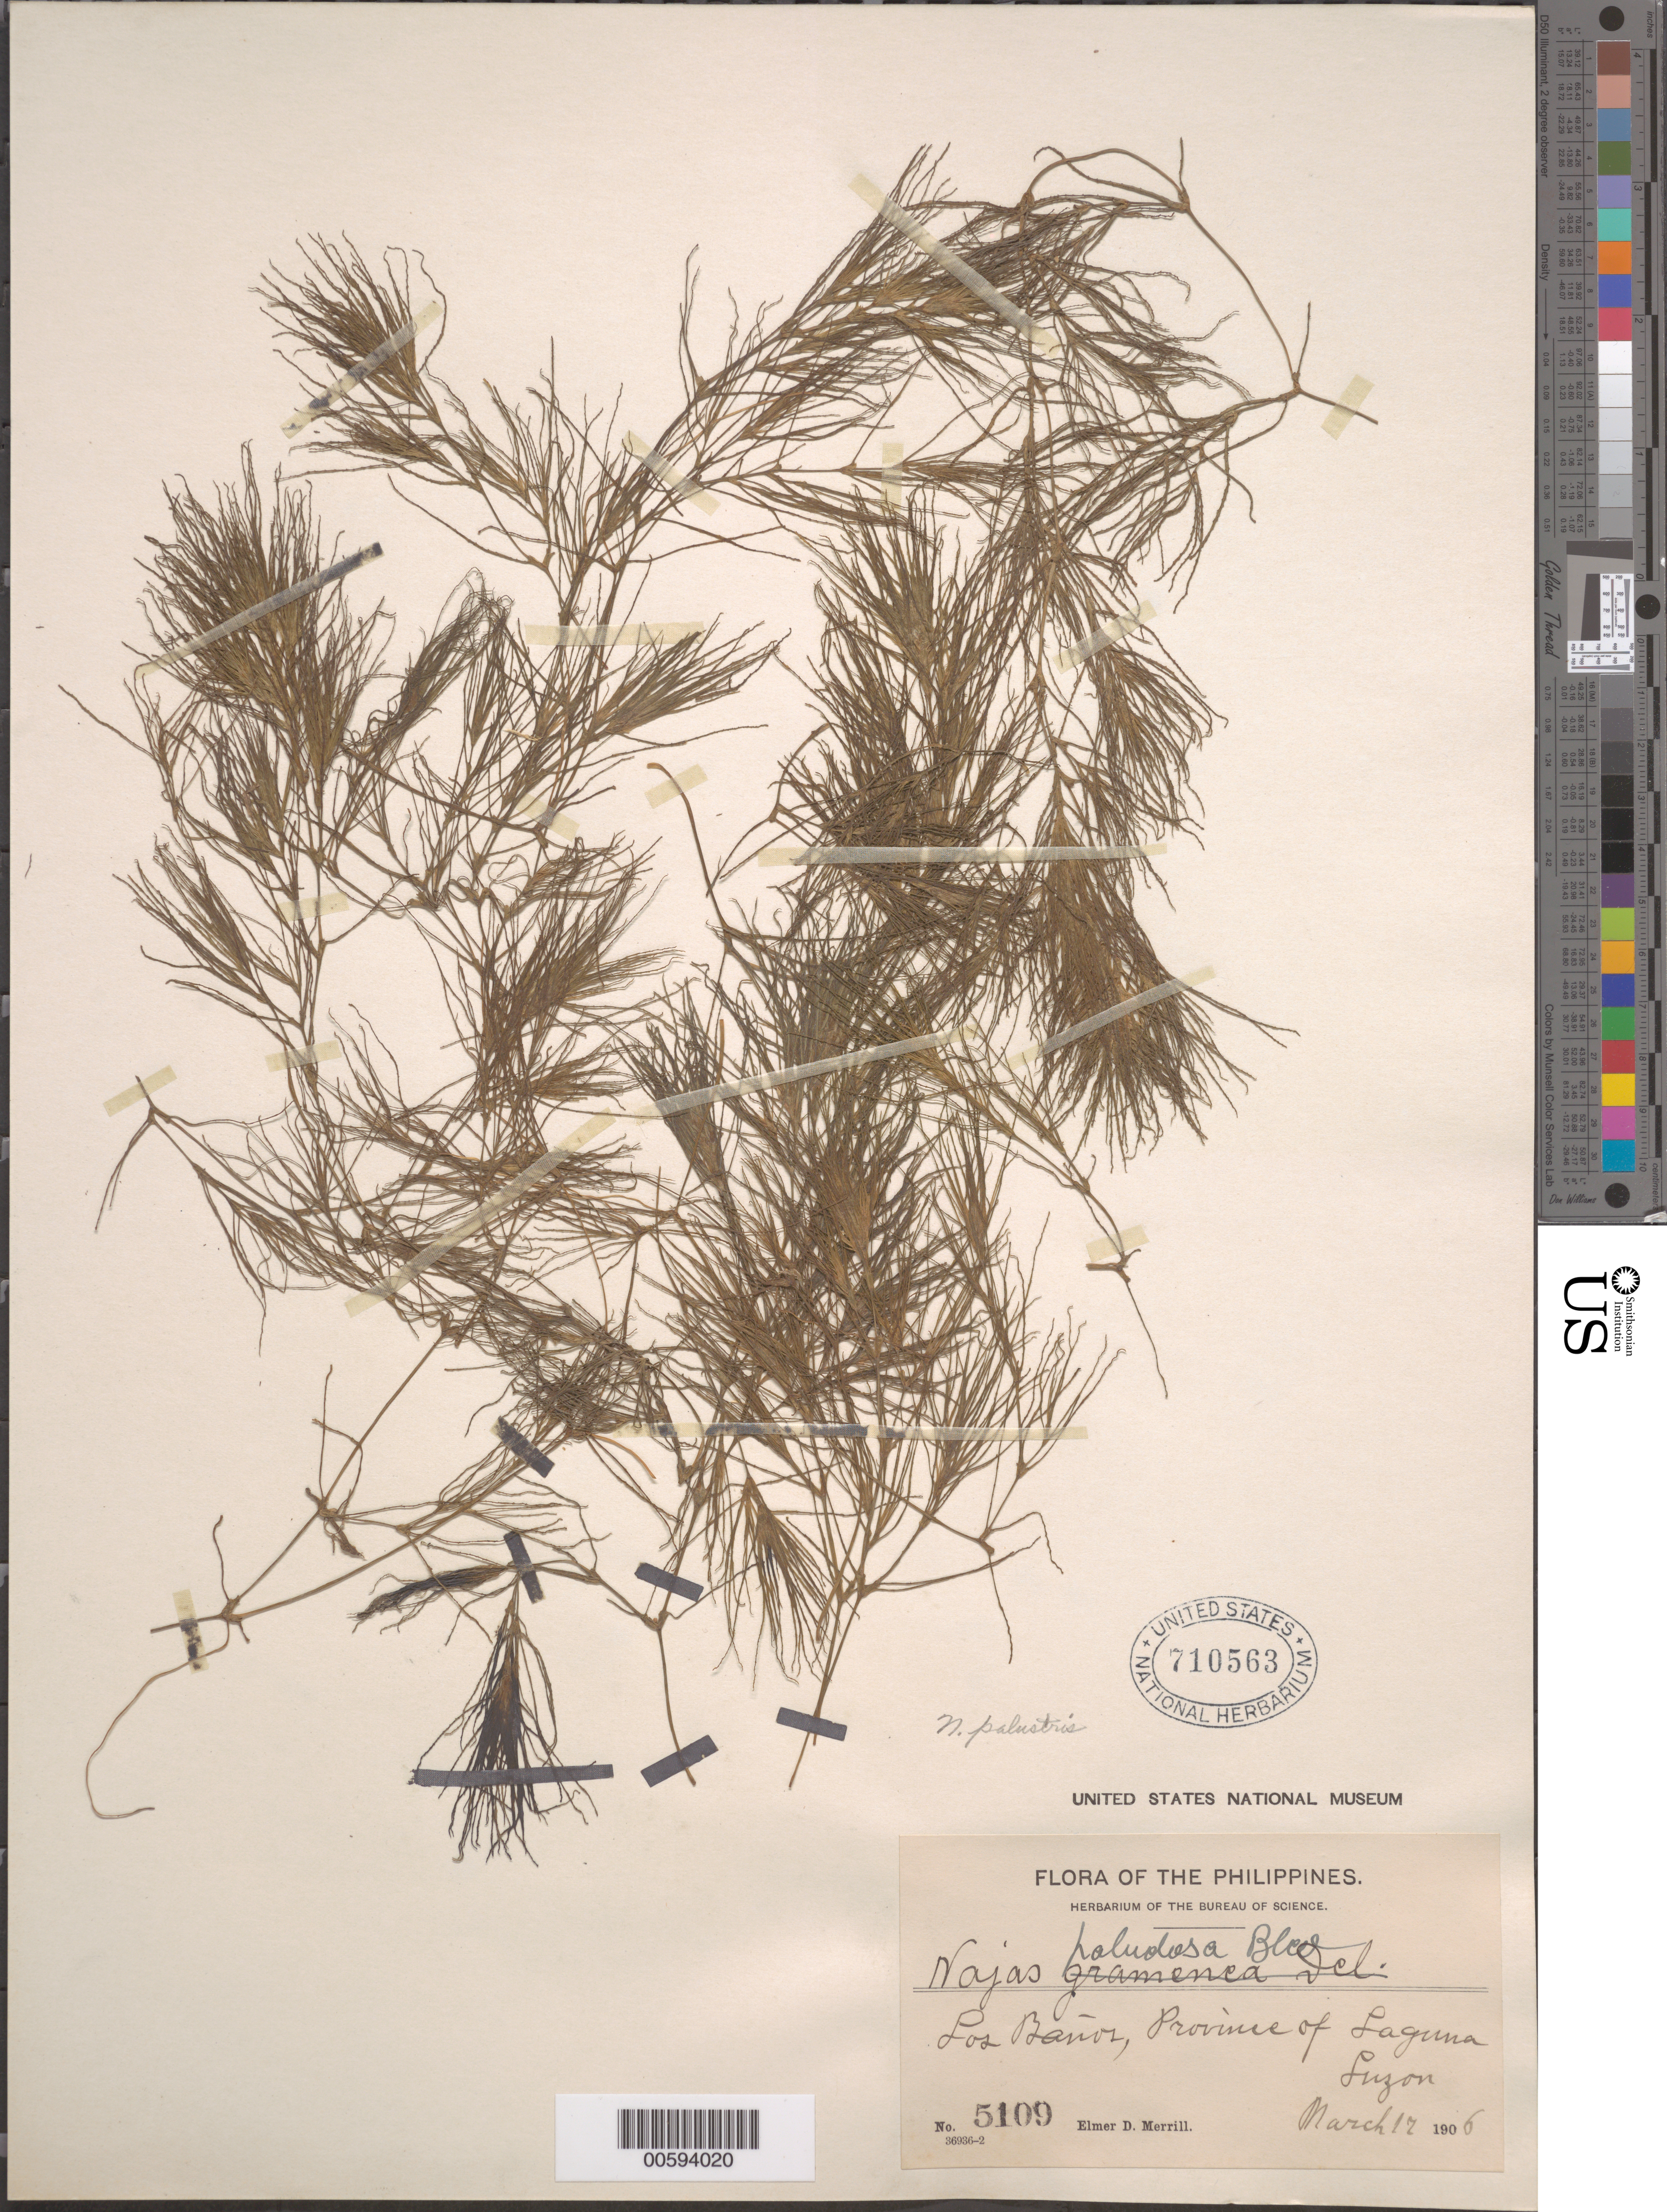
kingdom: Plantae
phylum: Tracheophyta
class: Liliopsida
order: Alismatales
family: Hydrocharitaceae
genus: Najas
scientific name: Najas palustris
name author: Blanco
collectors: E. D. Merrill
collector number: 5109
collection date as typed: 17 Mar 1906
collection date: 1906-03-17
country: Philippines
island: Luzon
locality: Los Banos, Laguna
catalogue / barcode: US 710563